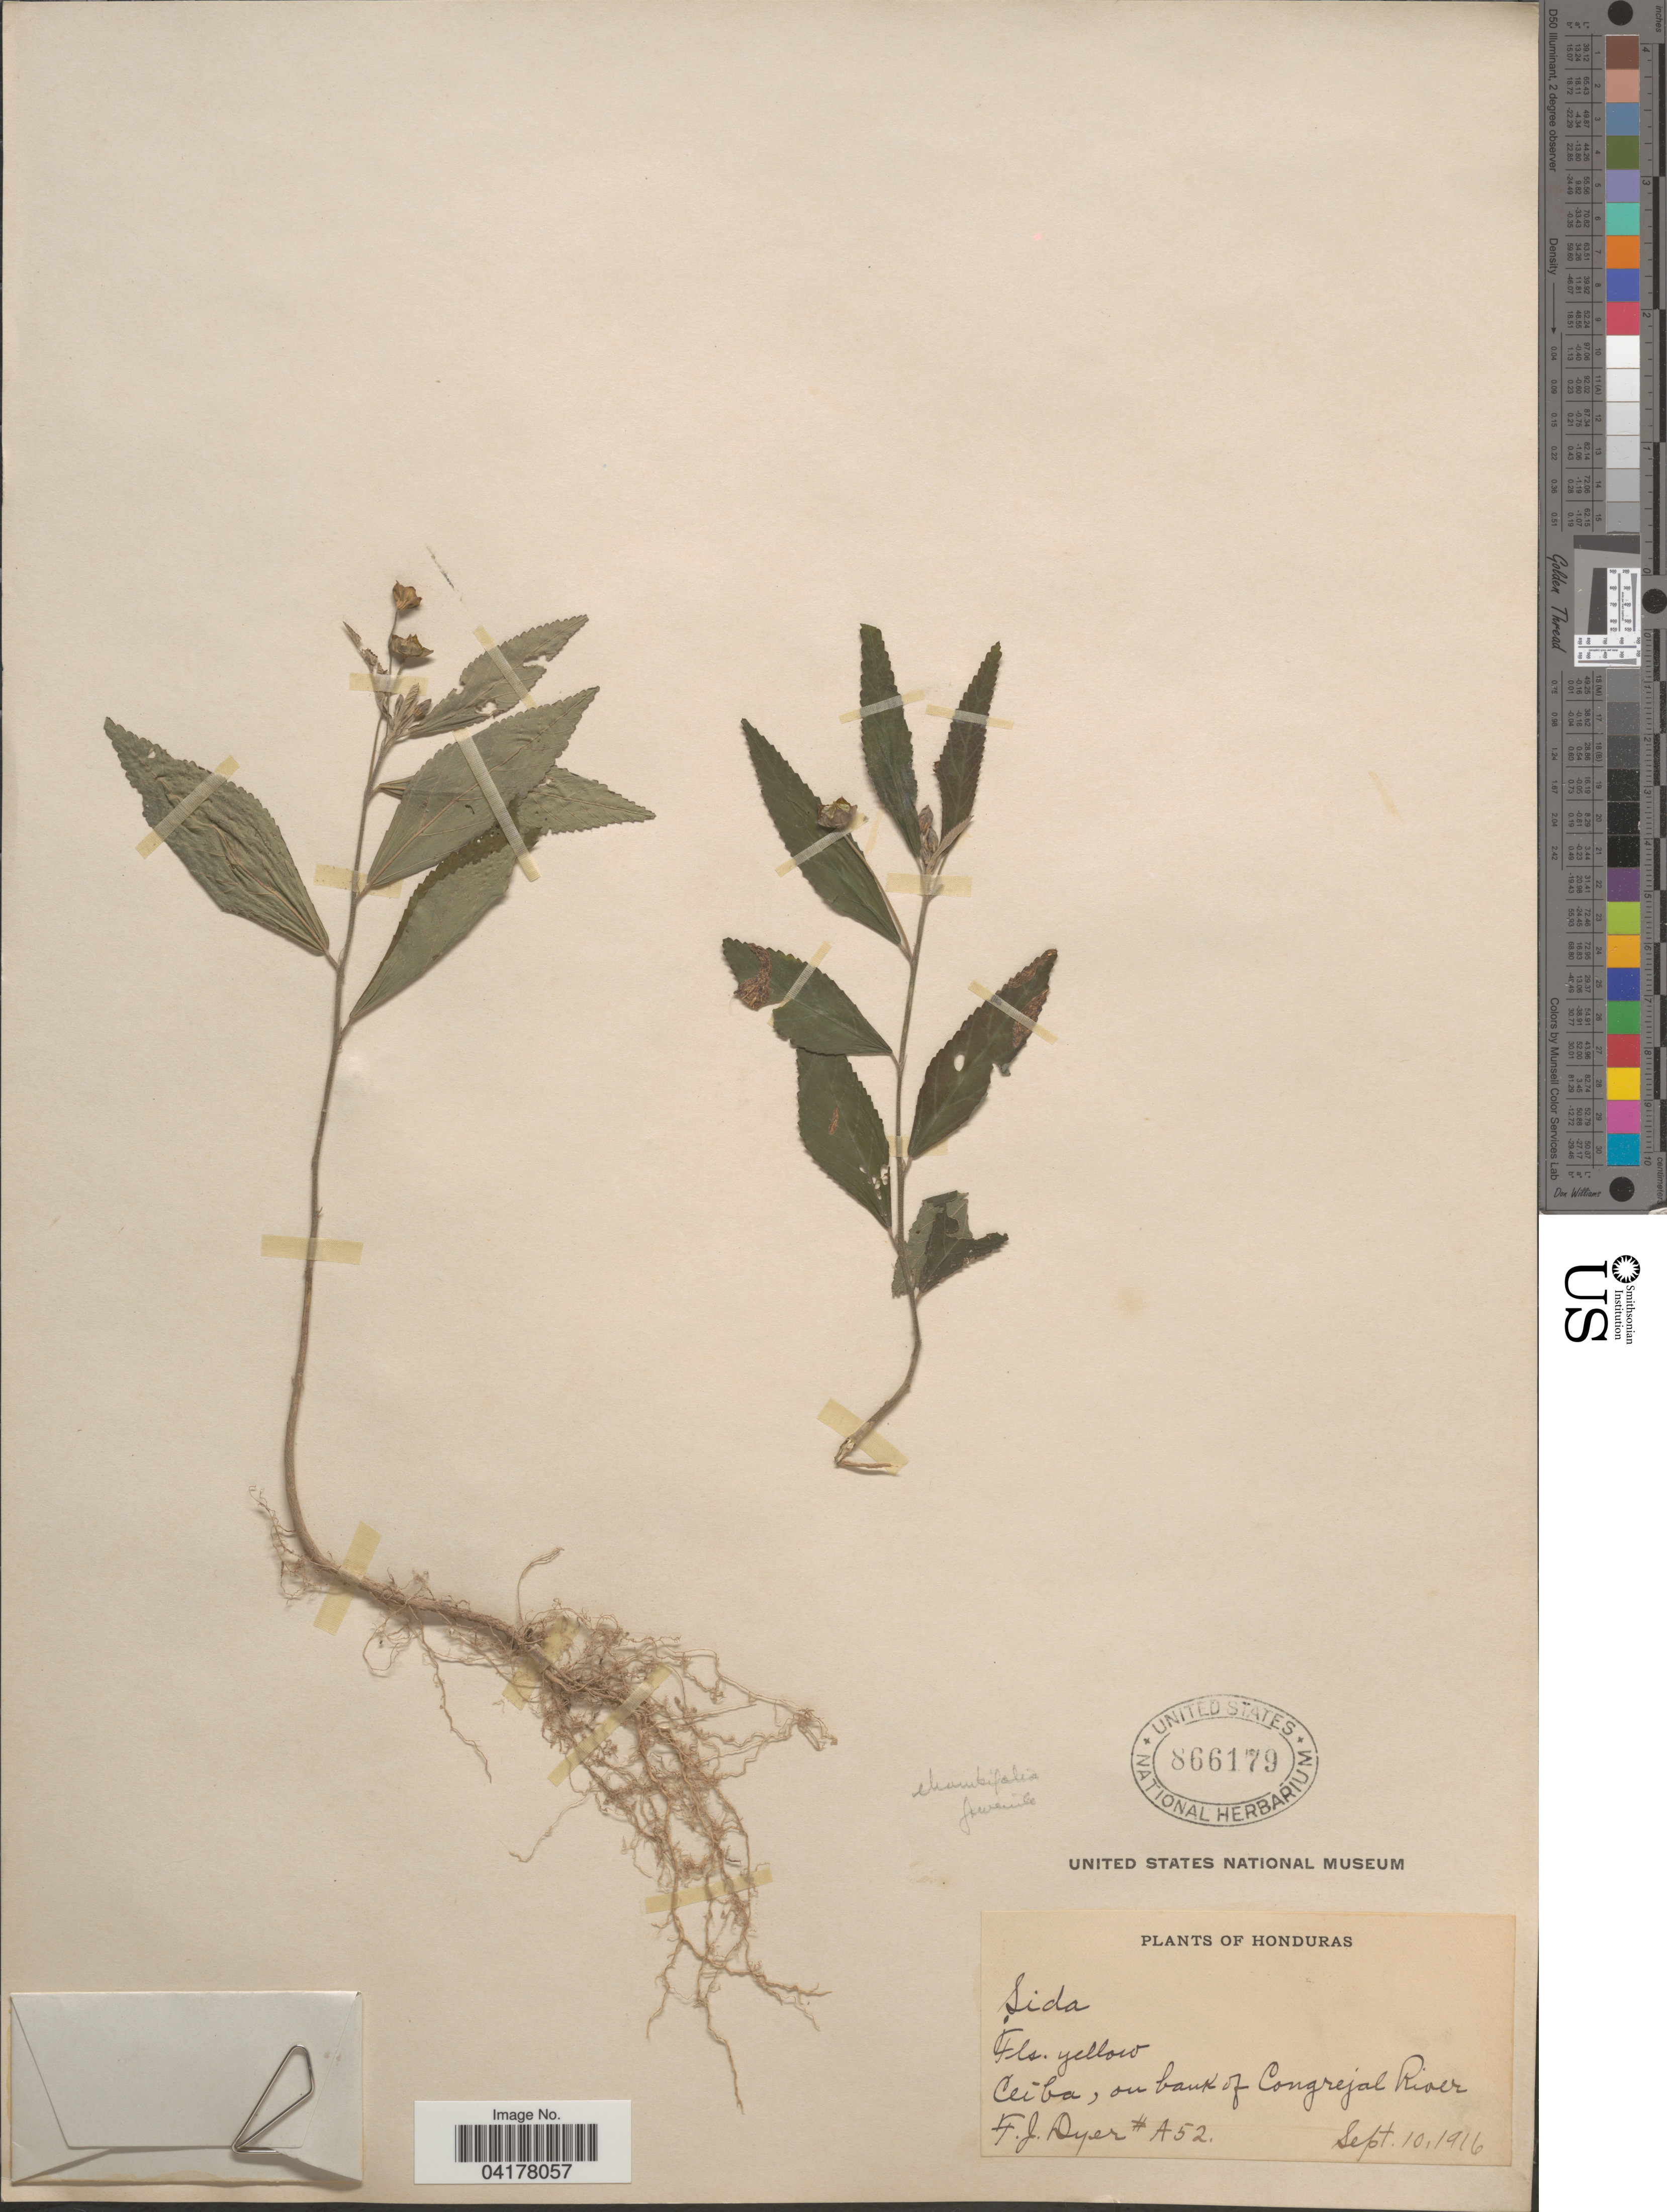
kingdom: Plantae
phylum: Tracheophyta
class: Magnoliopsida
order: Malvales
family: Malvaceae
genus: Sida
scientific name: Sida rhombifolia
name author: L.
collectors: F. J. Dyer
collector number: A52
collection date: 1916-09-10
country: Honduras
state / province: Atlántida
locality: Ceiba, on bank of Congrejal river.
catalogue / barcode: US 866179